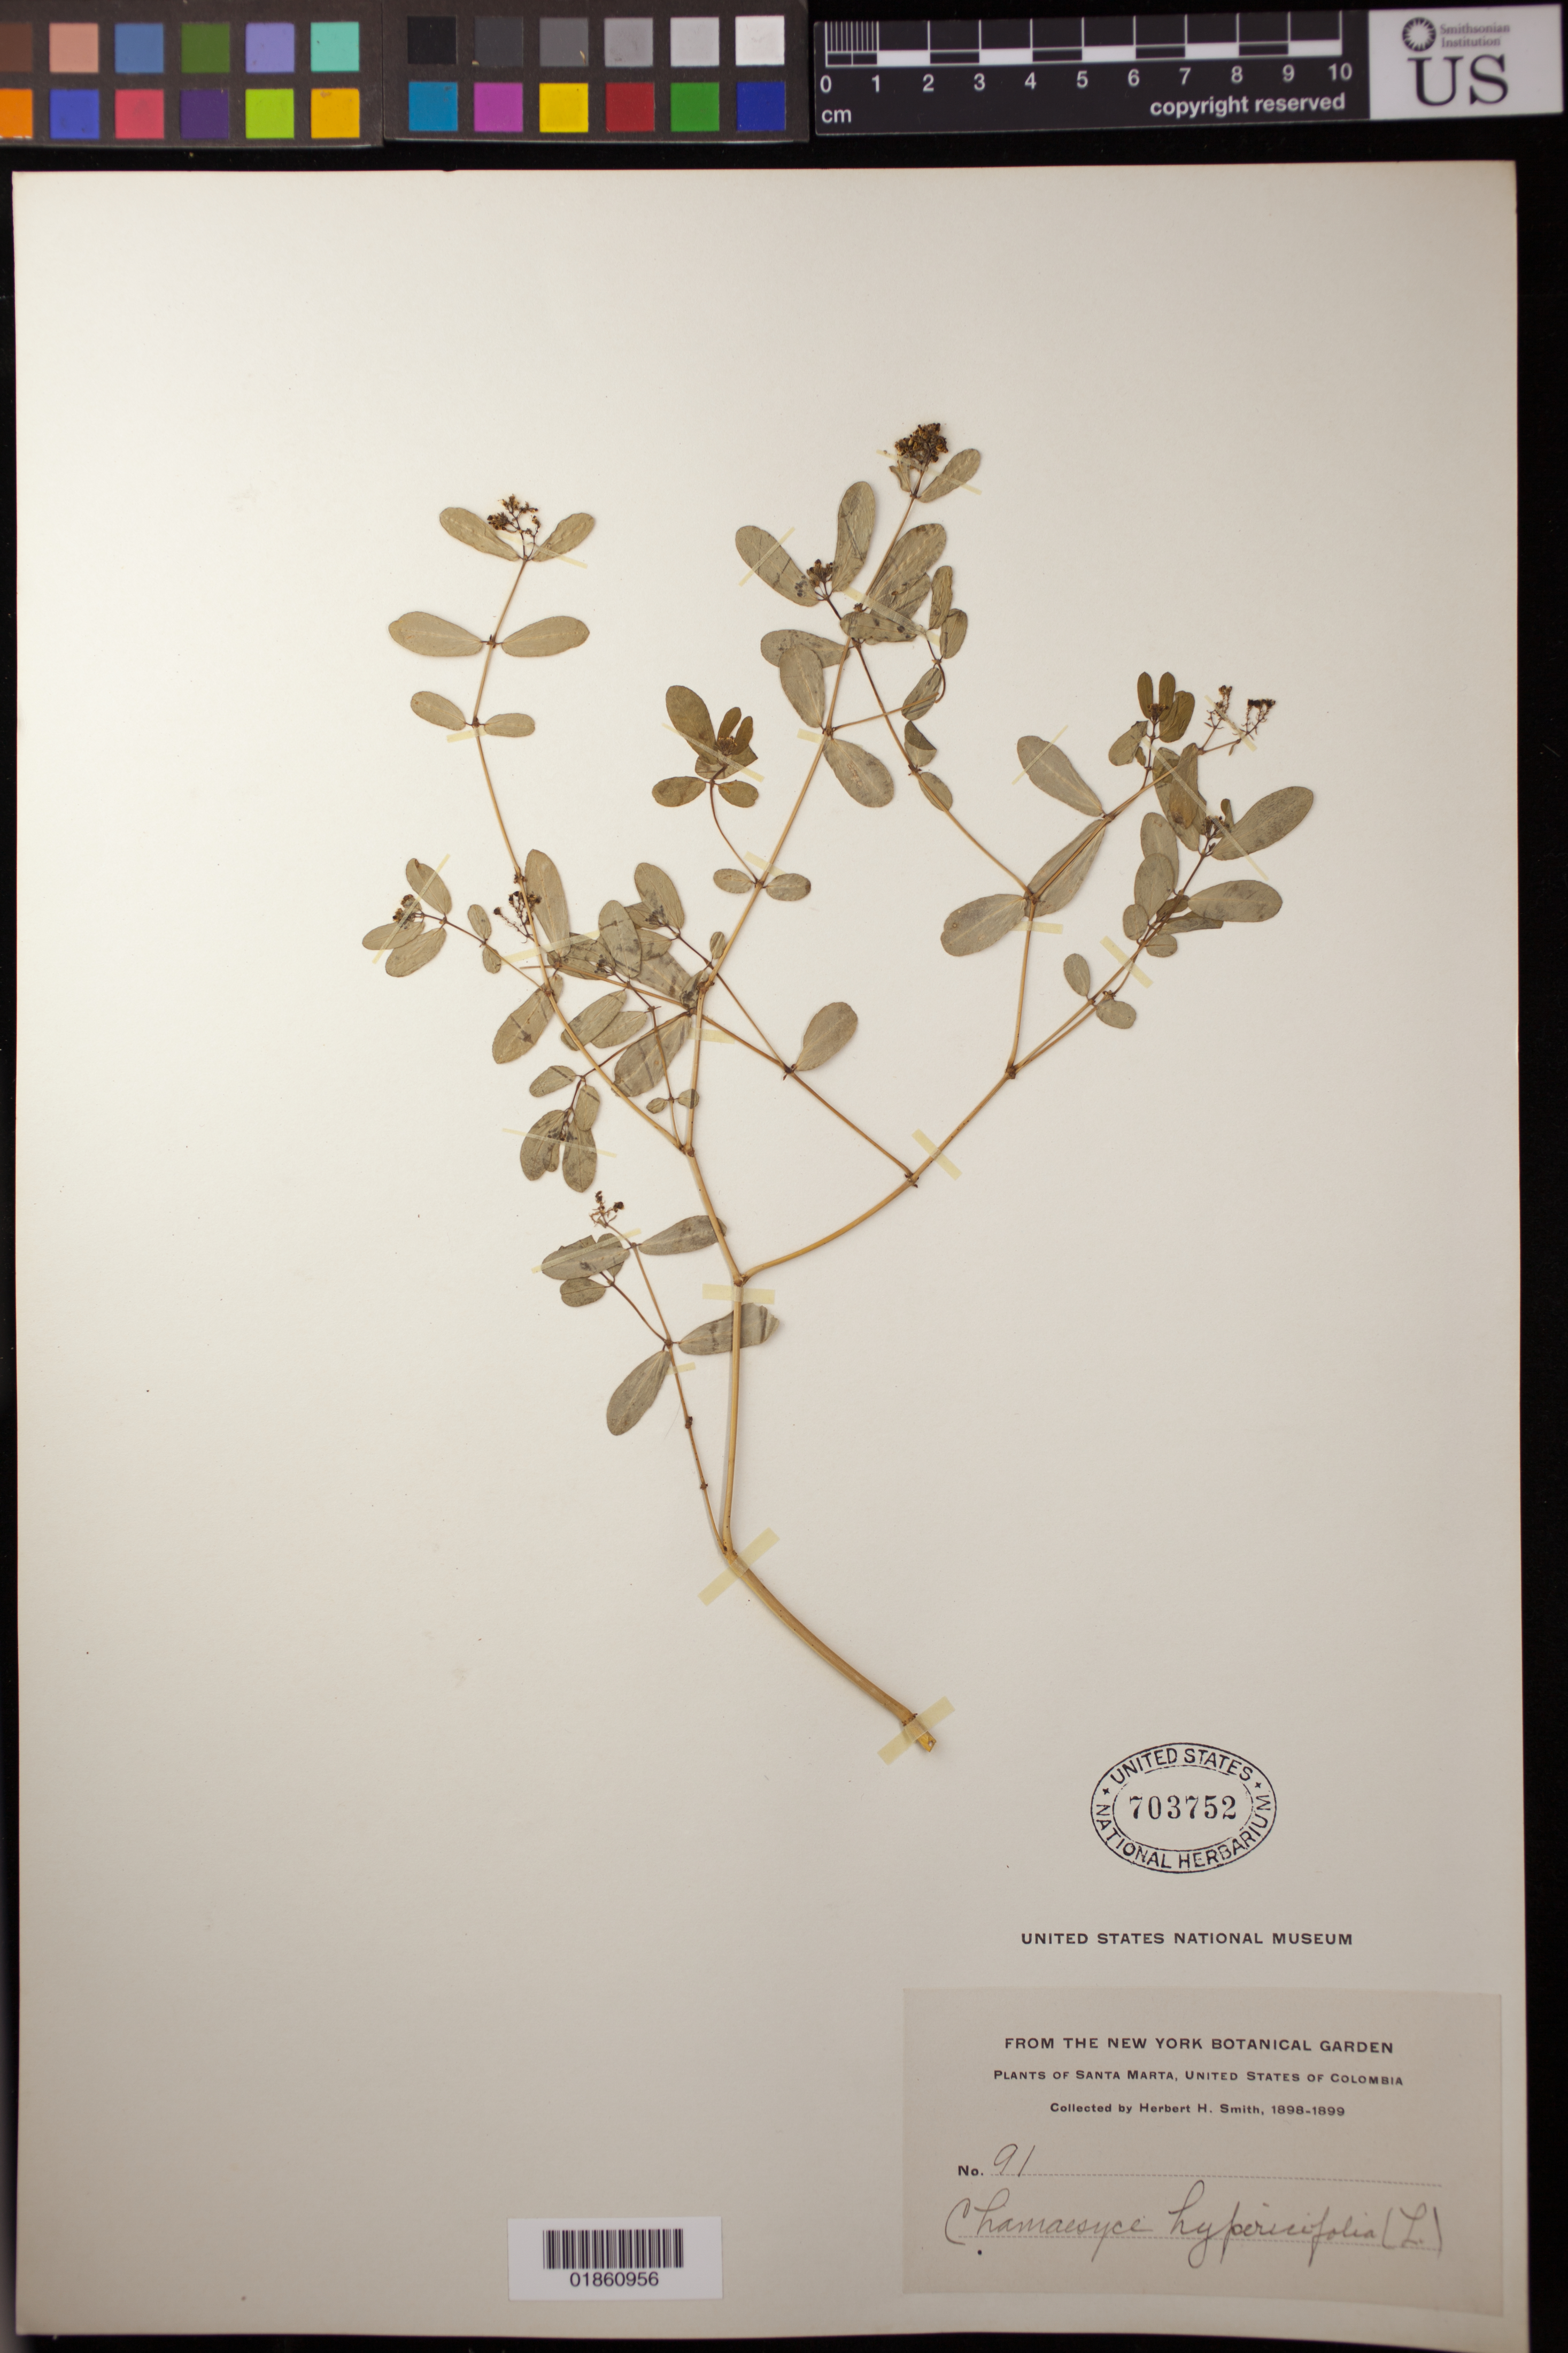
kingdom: Plantae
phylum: Tracheophyta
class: Magnoliopsida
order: Malpighiales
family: Euphorbiaceae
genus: Euphorbia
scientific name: Euphorbia hypericifolia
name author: L.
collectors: Herbert H. Smith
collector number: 91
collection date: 1898 or 1899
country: Colombia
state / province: Magdalena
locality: Santa Marta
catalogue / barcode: US 703752